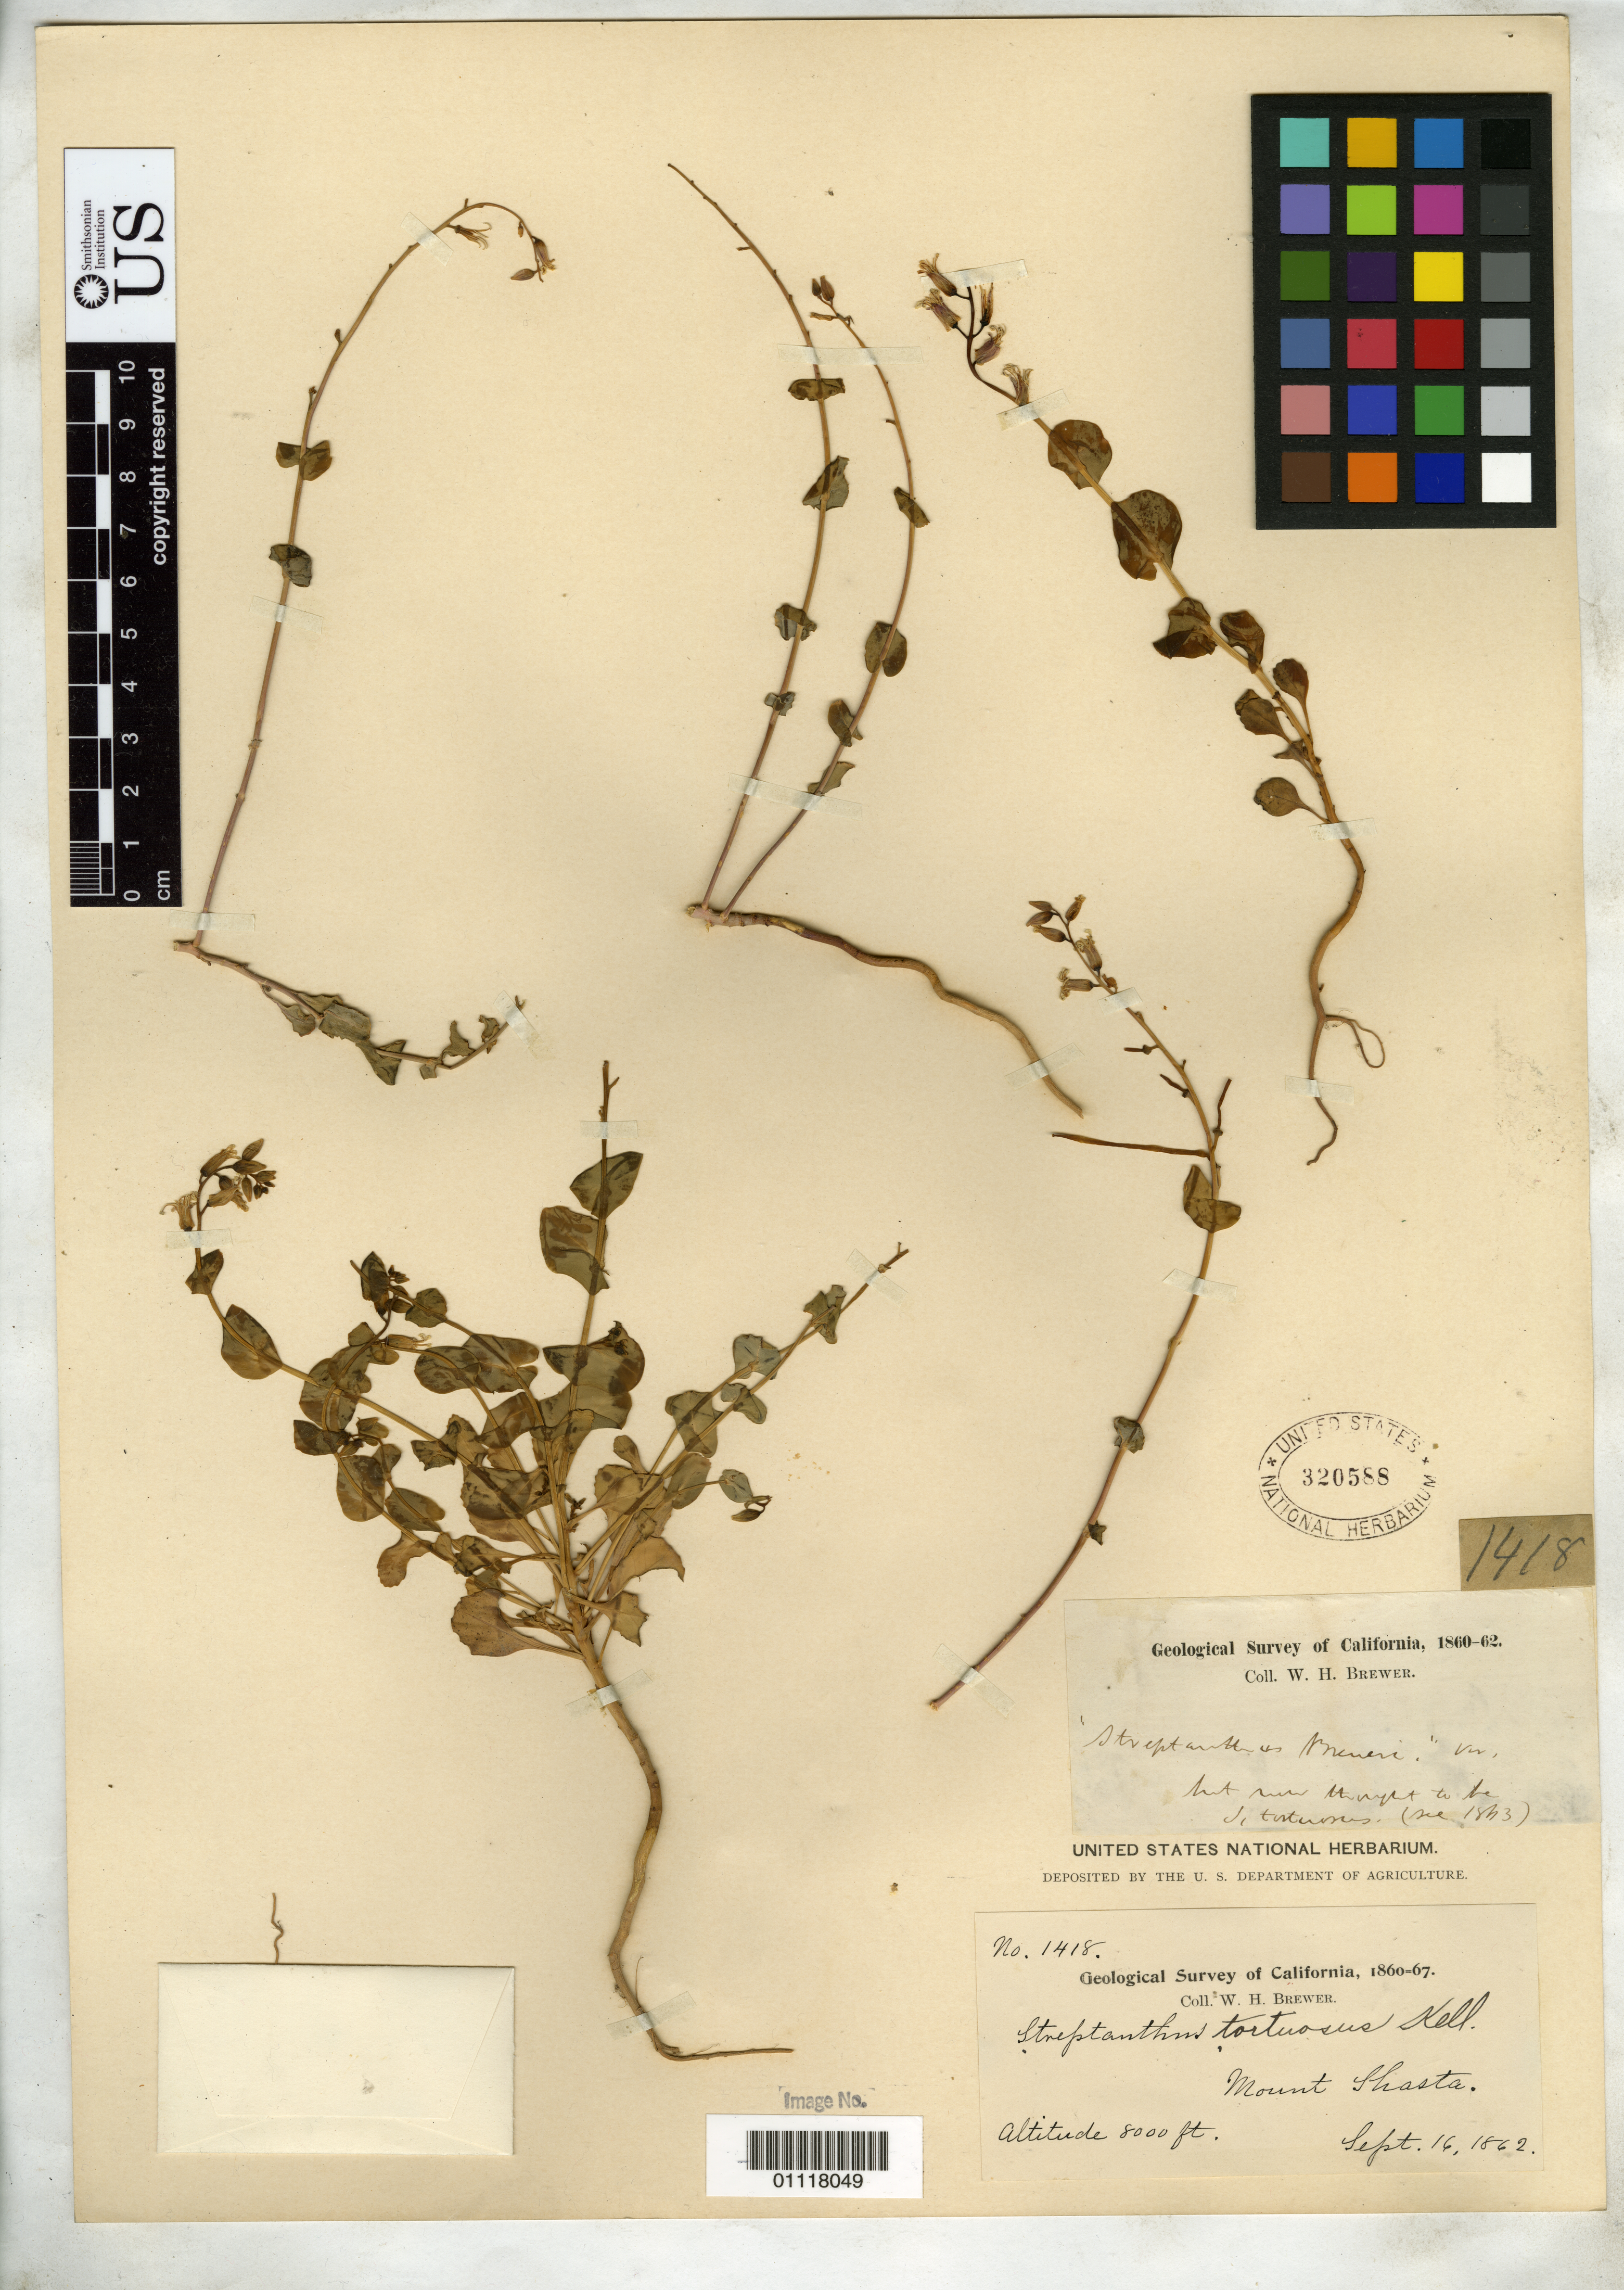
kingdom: Plantae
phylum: Tracheophyta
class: Magnoliopsida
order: Brassicales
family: Brassicaceae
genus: Streptanthus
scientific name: Streptanthus tortuosus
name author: Kellogg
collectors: W. H. Brewer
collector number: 1418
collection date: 1862-09-16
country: United States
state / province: California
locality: Mount Shasta.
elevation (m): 2438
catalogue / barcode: US 320588